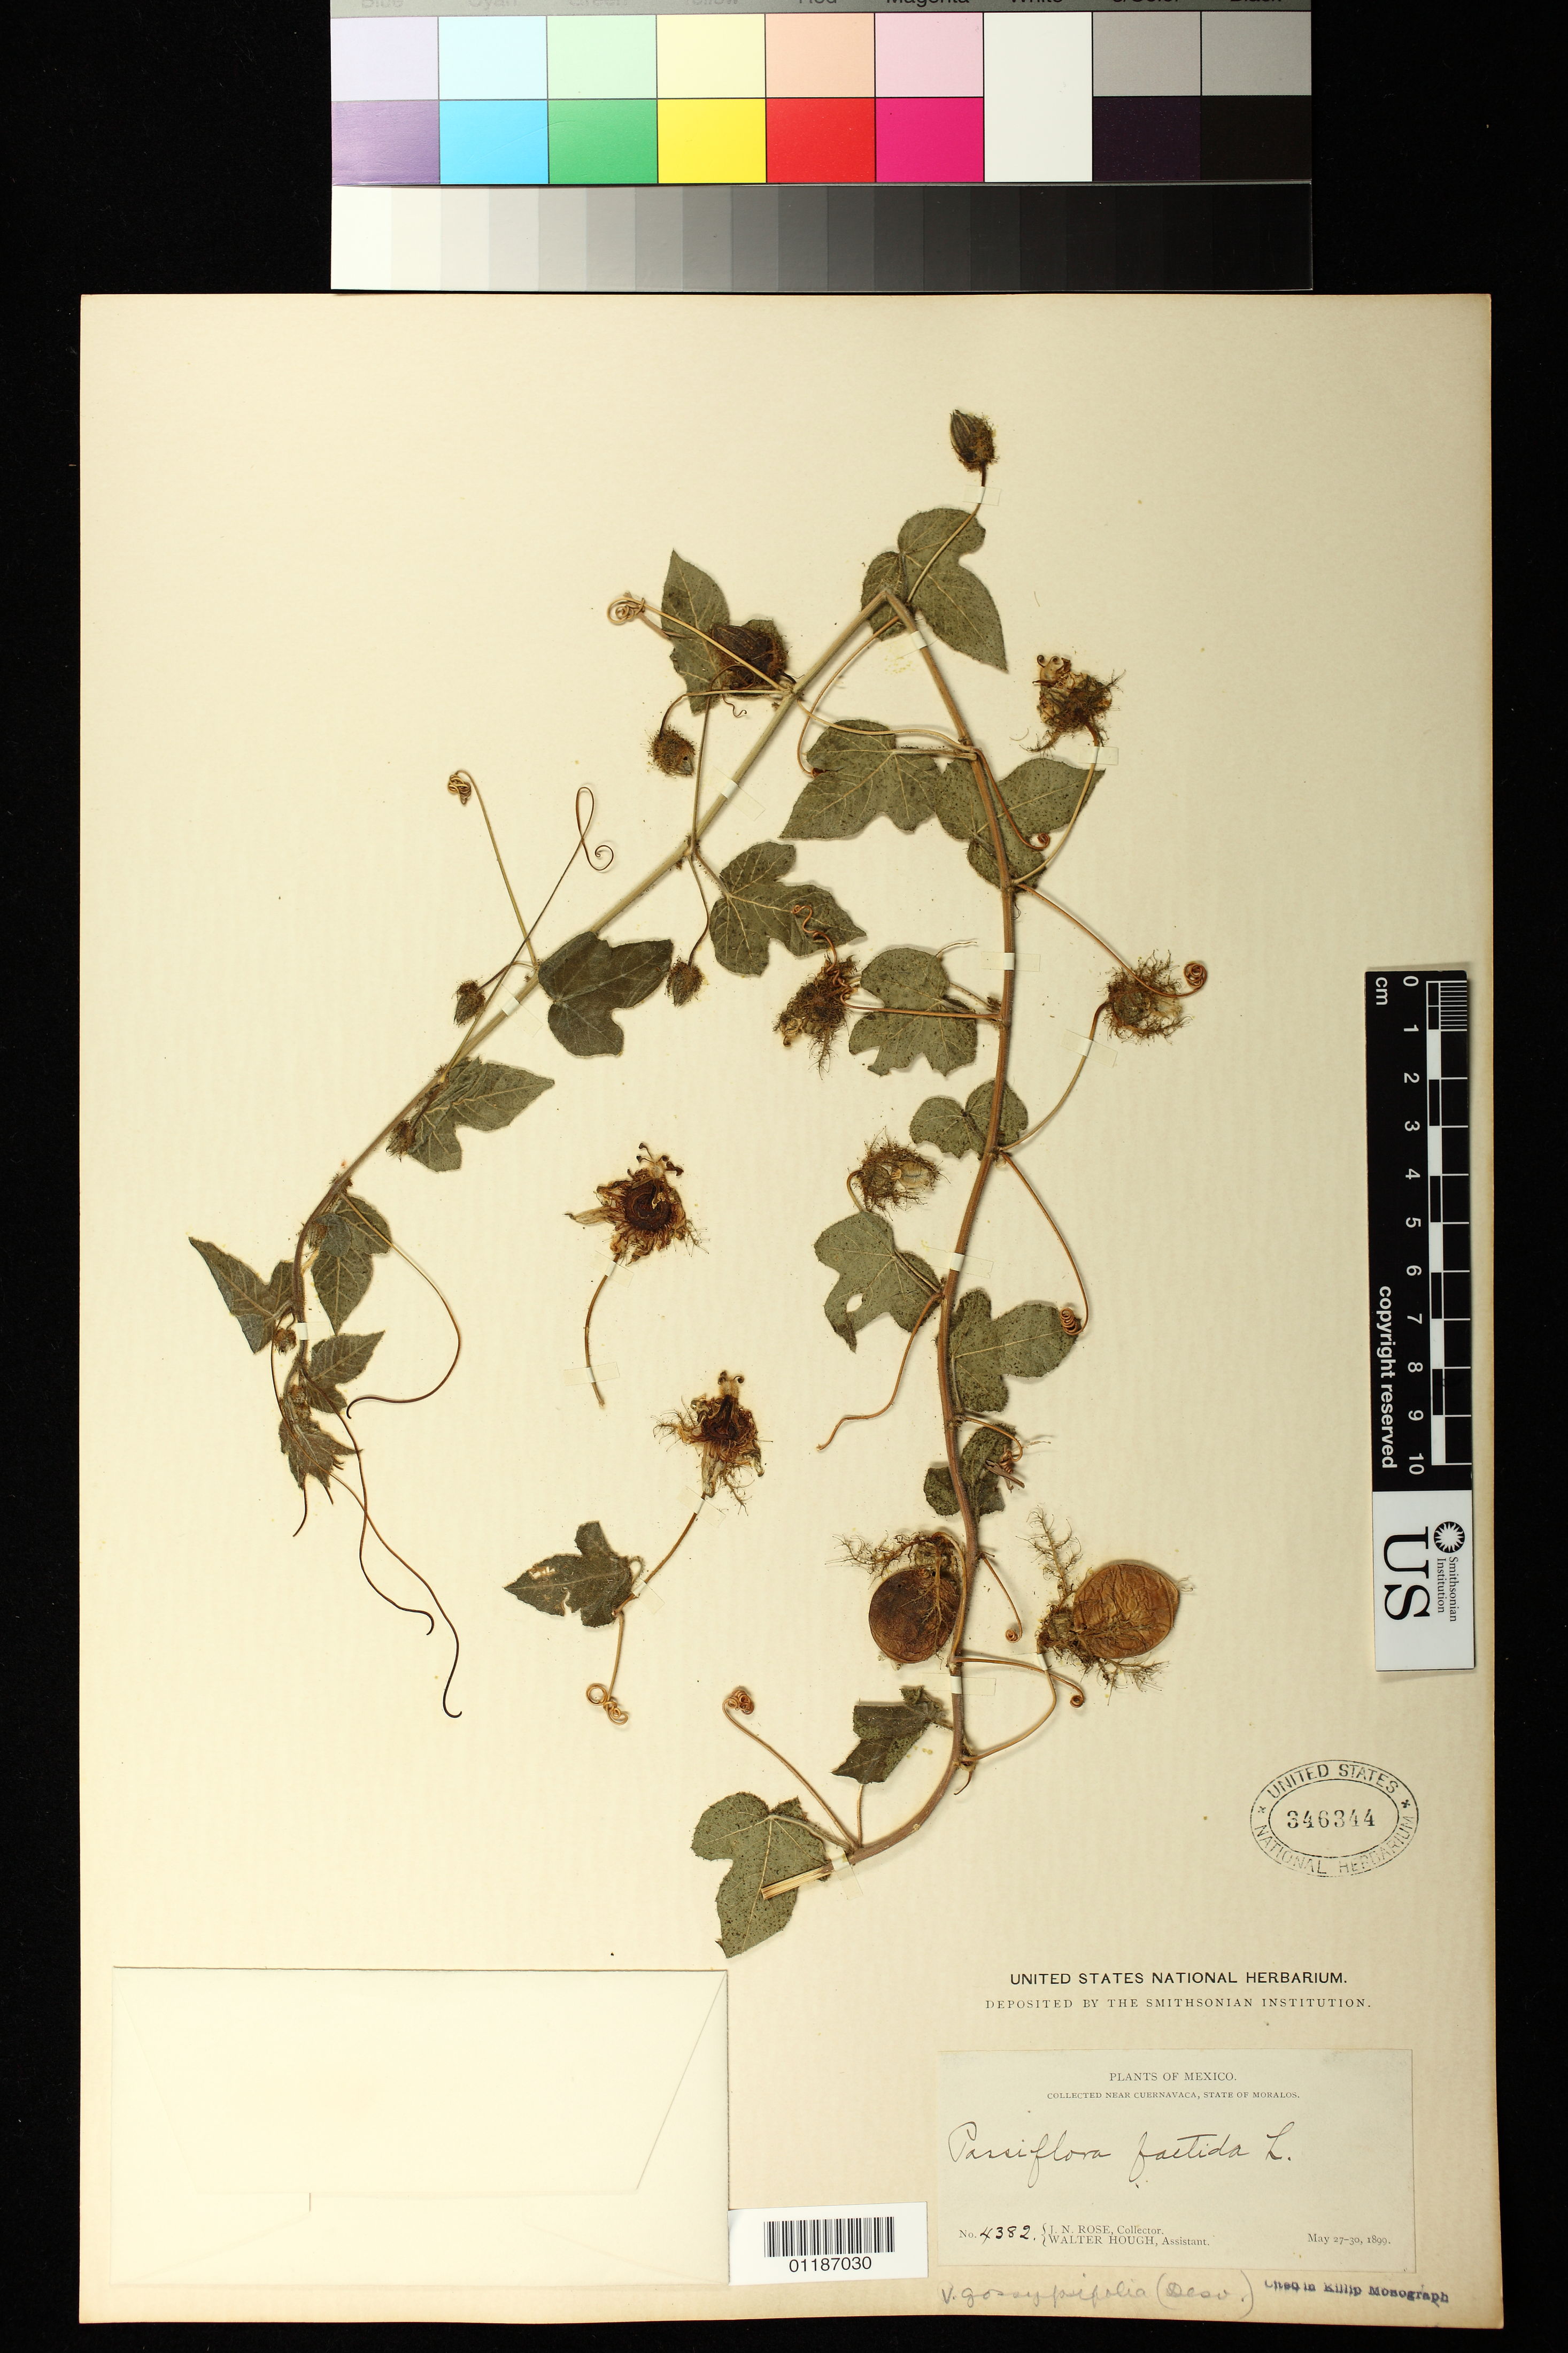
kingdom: Plantae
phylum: Tracheophyta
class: Magnoliopsida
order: Malpighiales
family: Passifloraceae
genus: Passiflora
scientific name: Passiflora foetida var. gossypiifolia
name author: (Desv.) Mast.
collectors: J. N. Rose & W. Hough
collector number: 4382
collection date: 1899-05-27/1899-05-30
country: Mexico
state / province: Morelos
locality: near Cuernavaca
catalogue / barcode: US 346344